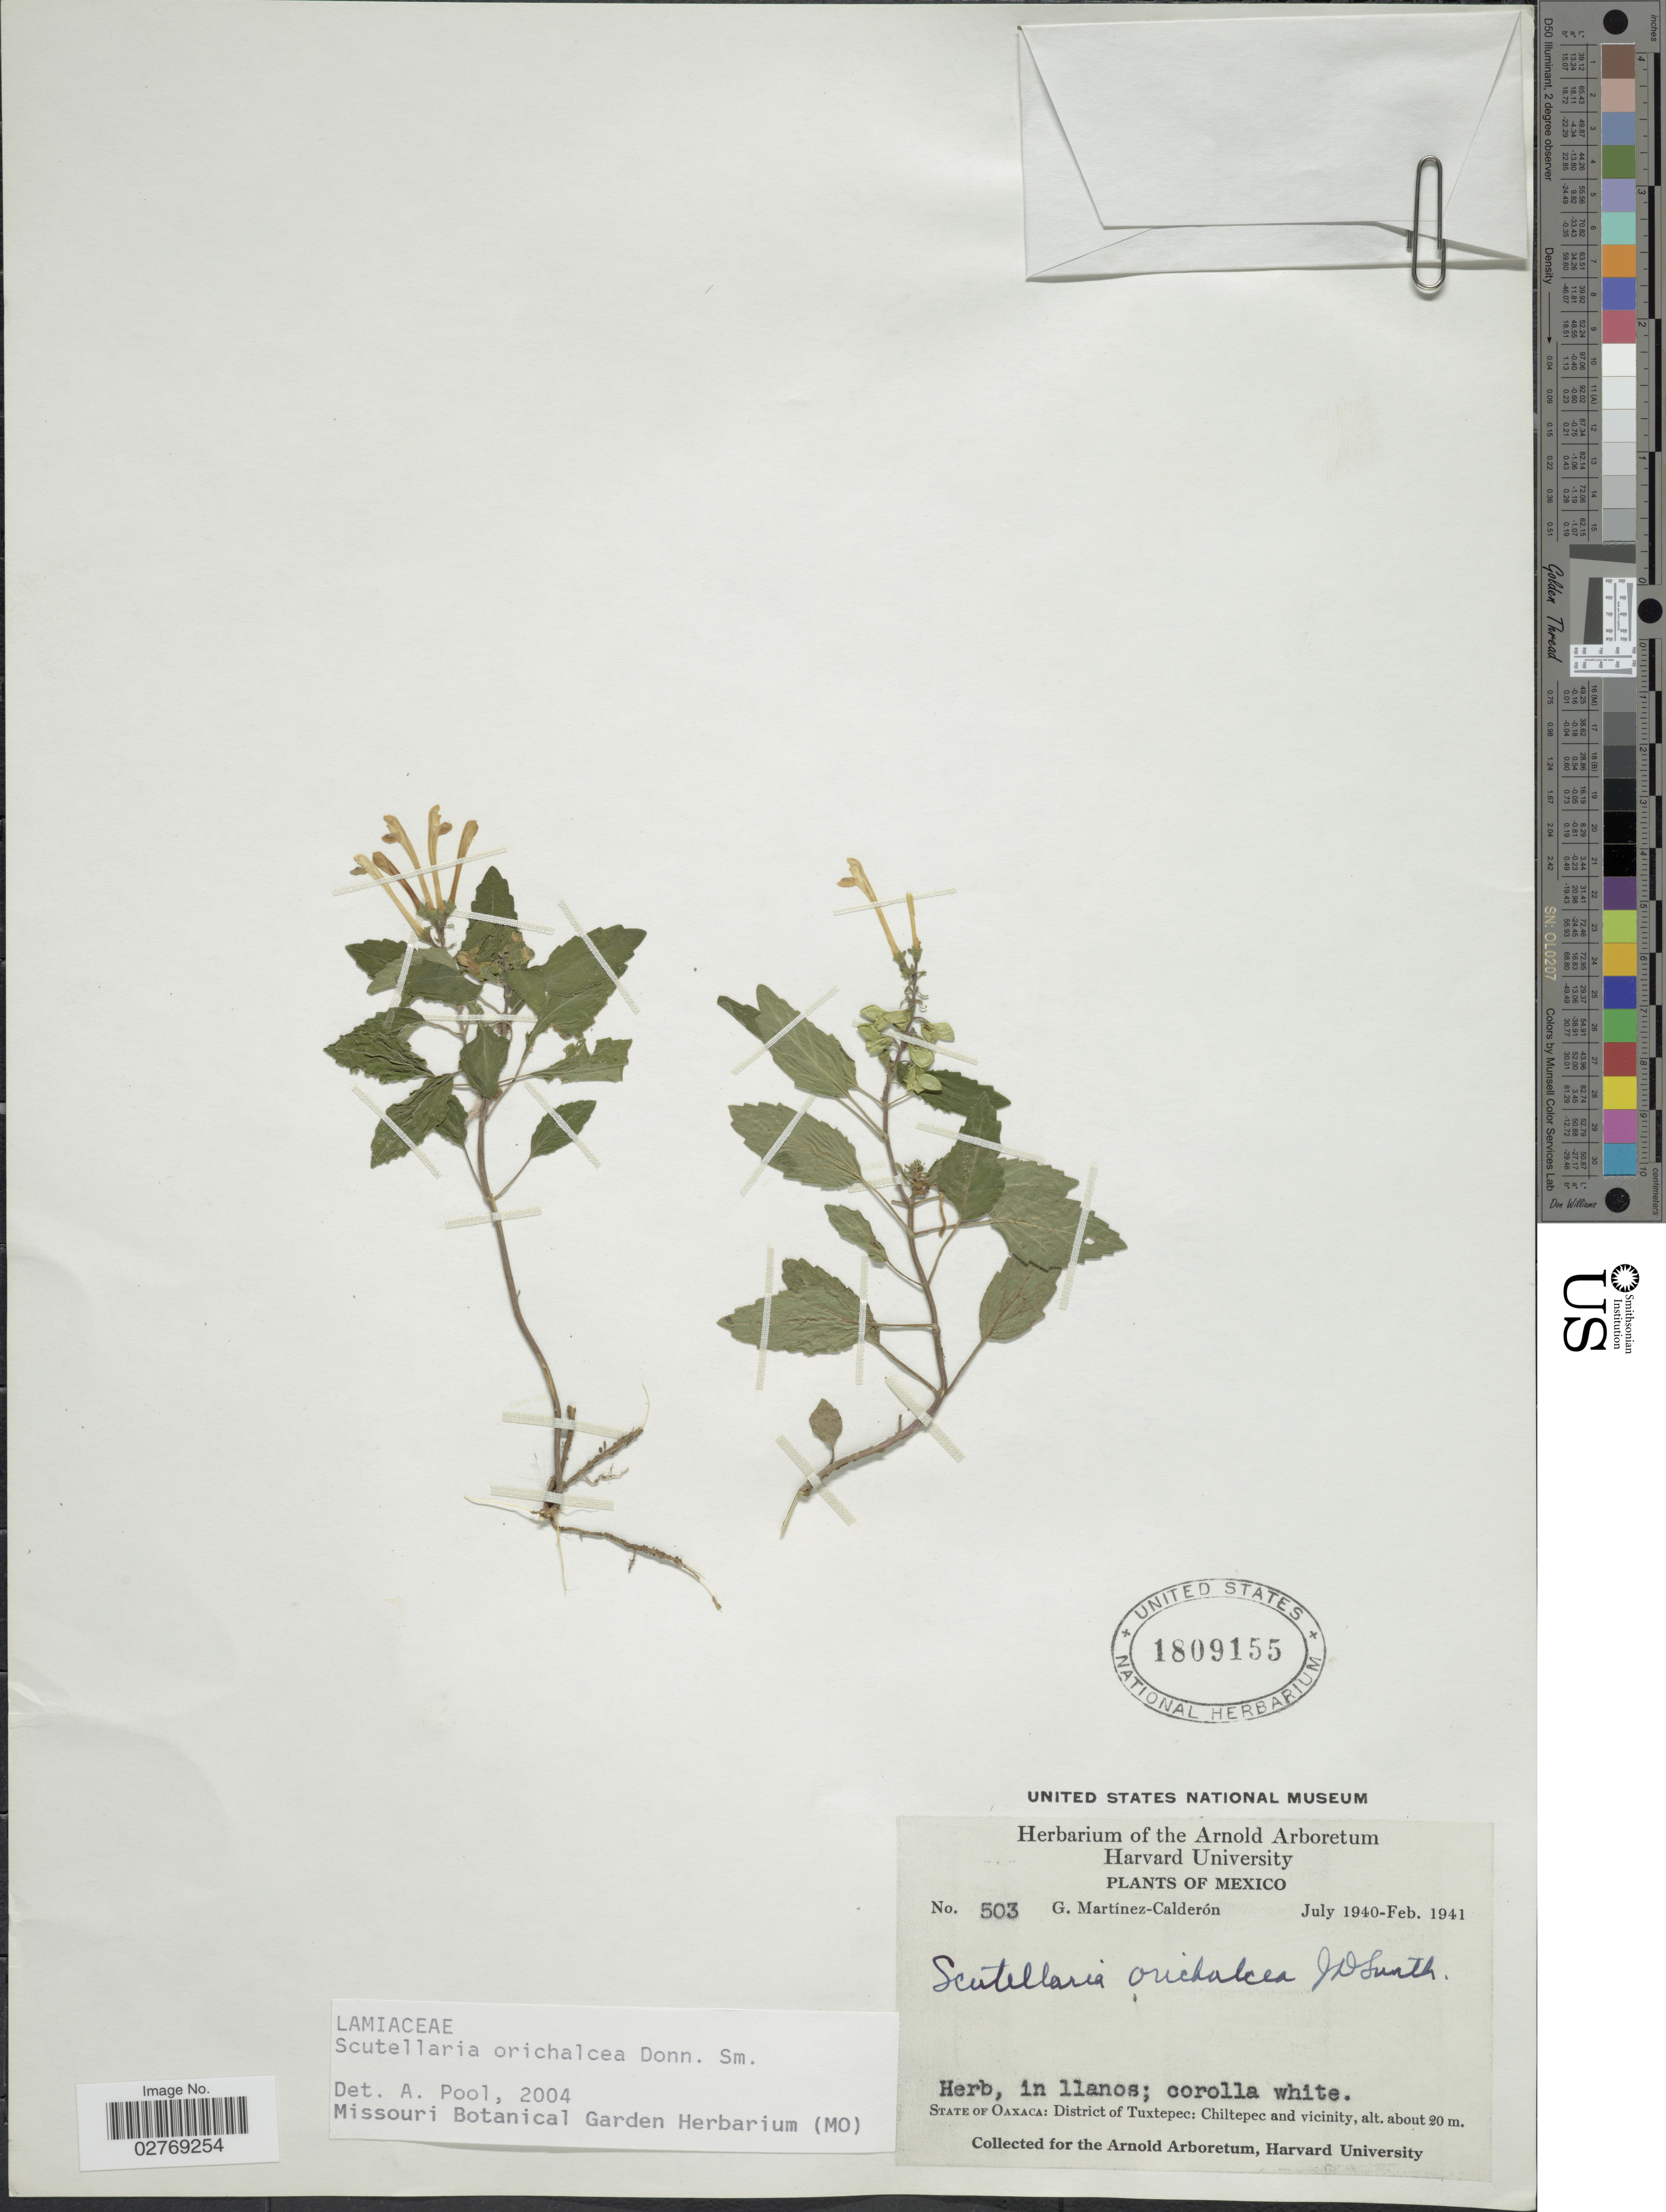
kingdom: Plantae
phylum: Tracheophyta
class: Magnoliopsida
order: Lamiales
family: Lamiaceae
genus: Scutellaria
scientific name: Scutellaria orichalcea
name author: Donn. Sm.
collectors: G. Martínez Calderón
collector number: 503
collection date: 1940-07/1941-02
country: Mexico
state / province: Oaxaca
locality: District of Tuxtepec: Chiltepec and vicinity.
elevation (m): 20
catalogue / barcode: US 1809155